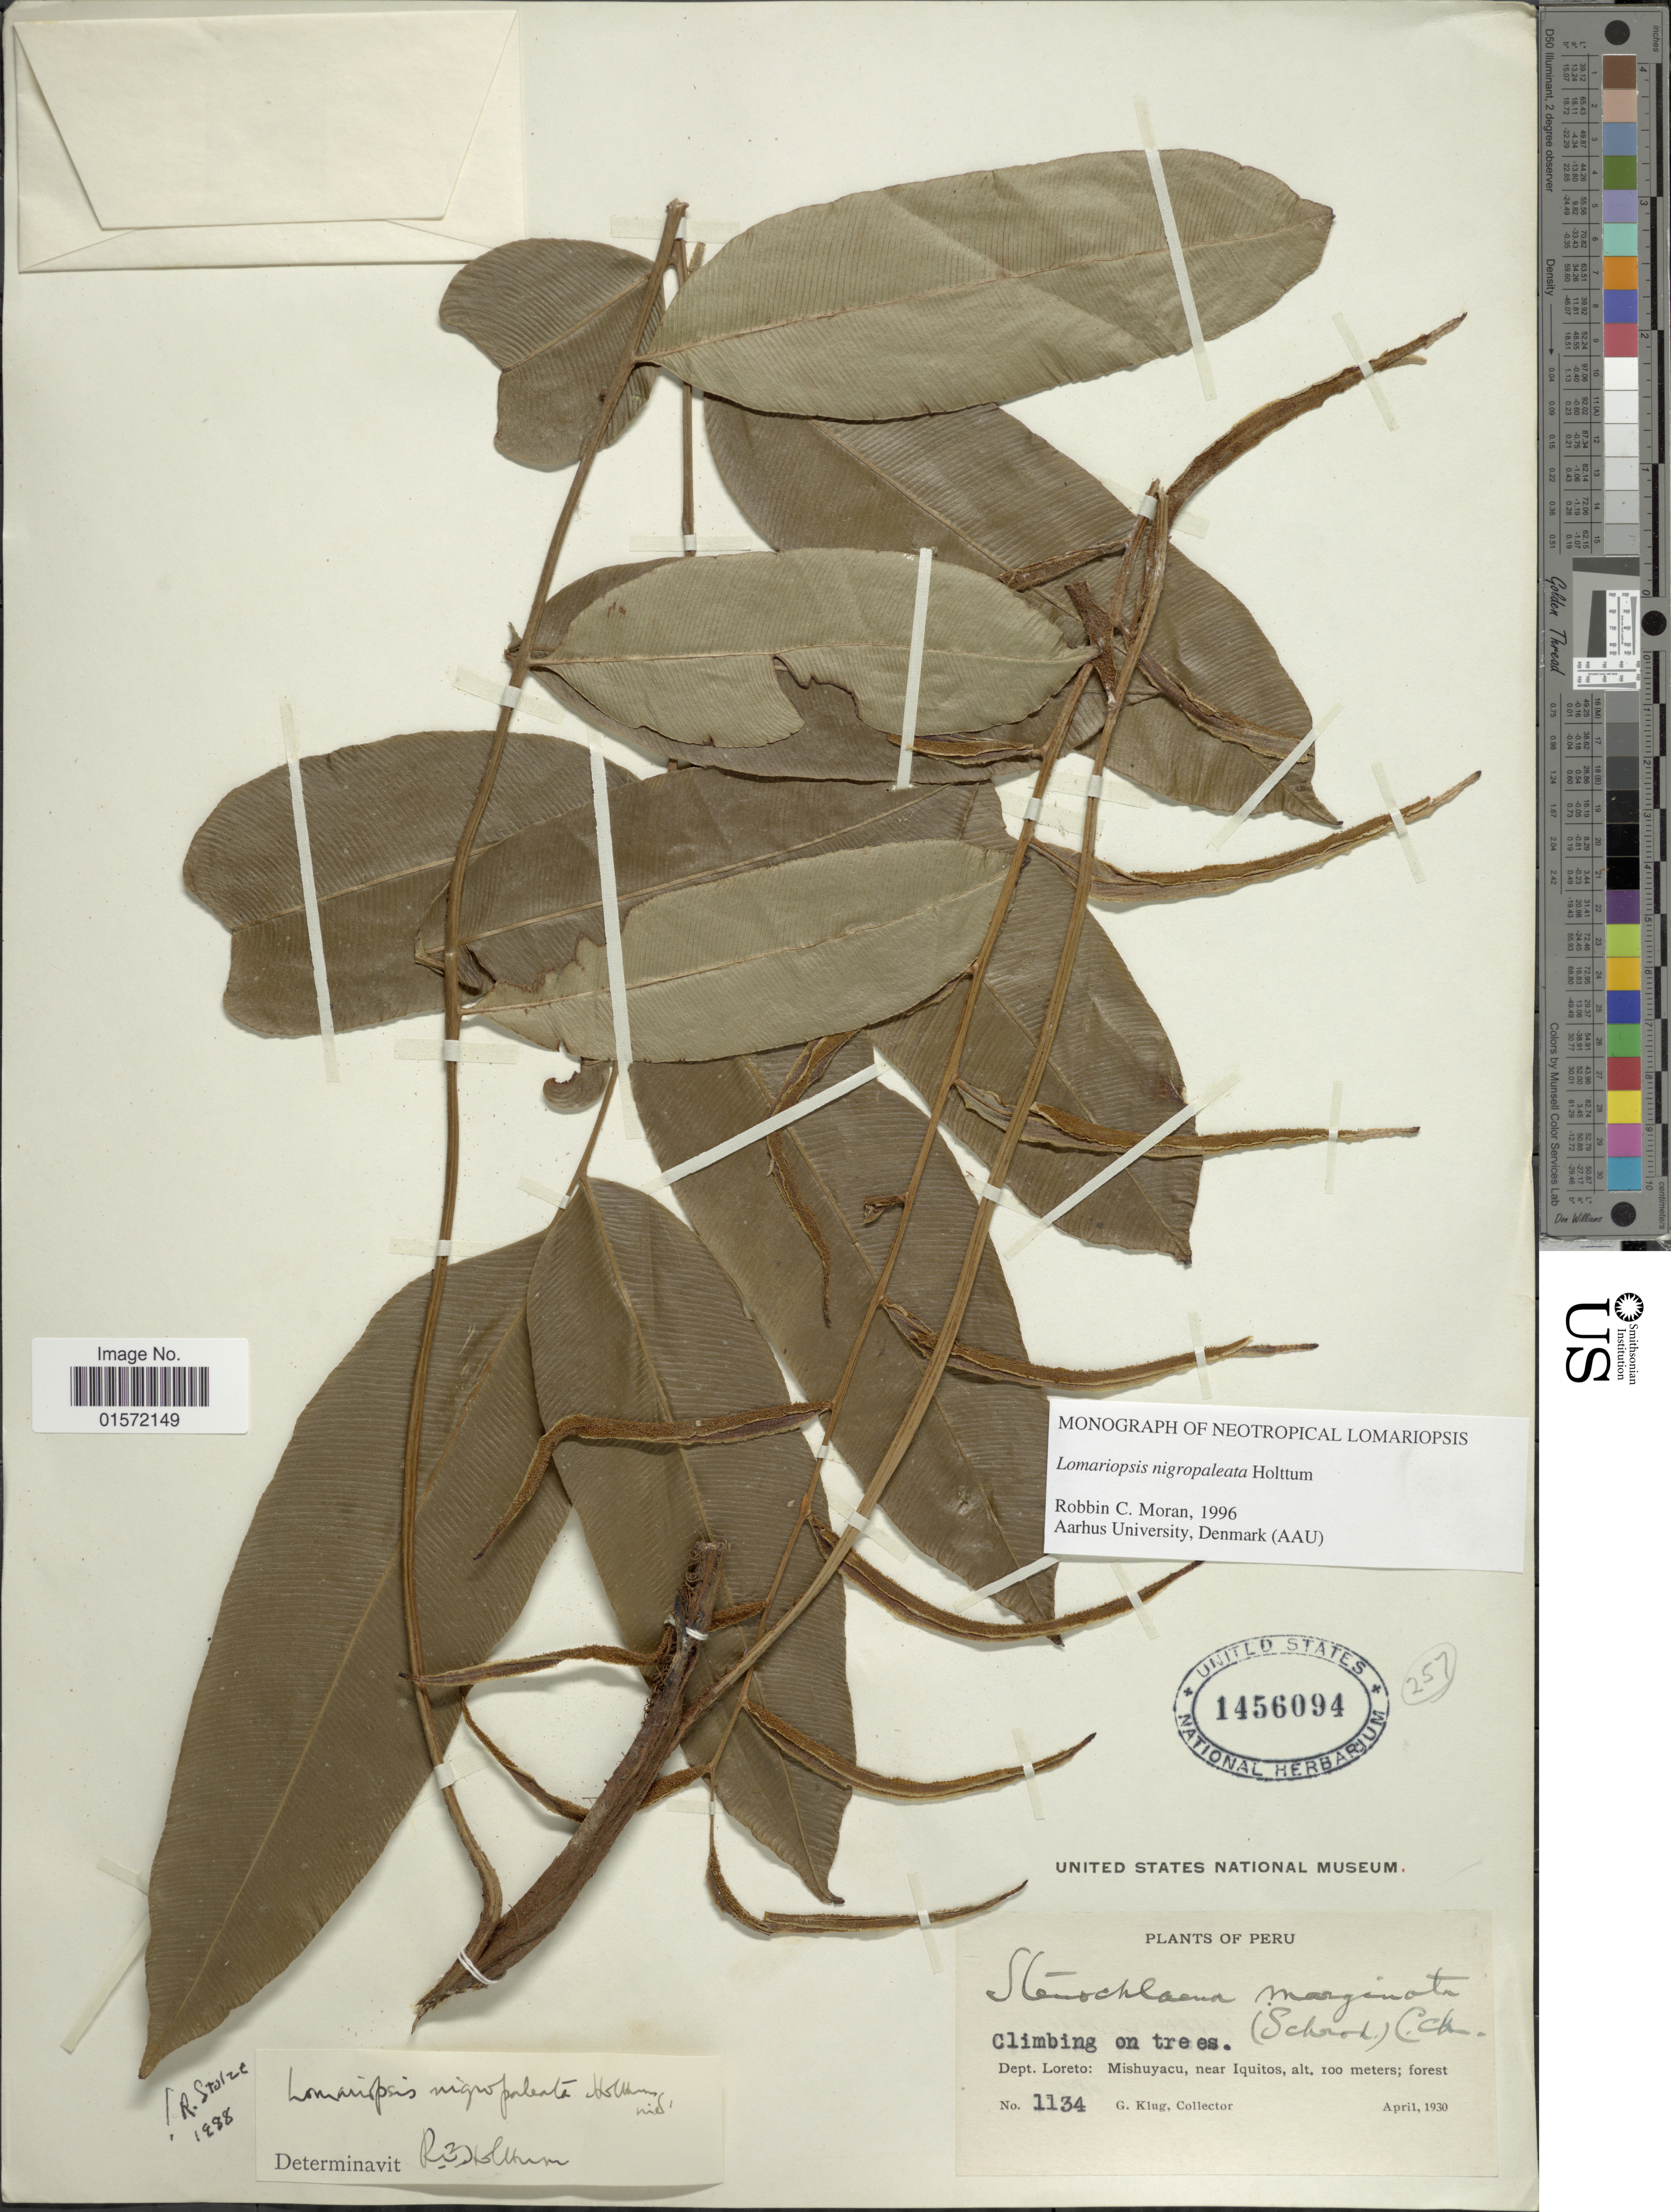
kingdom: Plantae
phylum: Tracheophyta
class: Polypodiopsida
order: Polypodiales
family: Lomariopsidaceae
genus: Lomariopsis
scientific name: Lomariopsis nigropaleata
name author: Holttum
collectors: G. Klug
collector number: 1134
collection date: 1930-04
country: Peru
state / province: Loreto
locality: Mishuyacu, near Iquitos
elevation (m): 100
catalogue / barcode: US 1456094